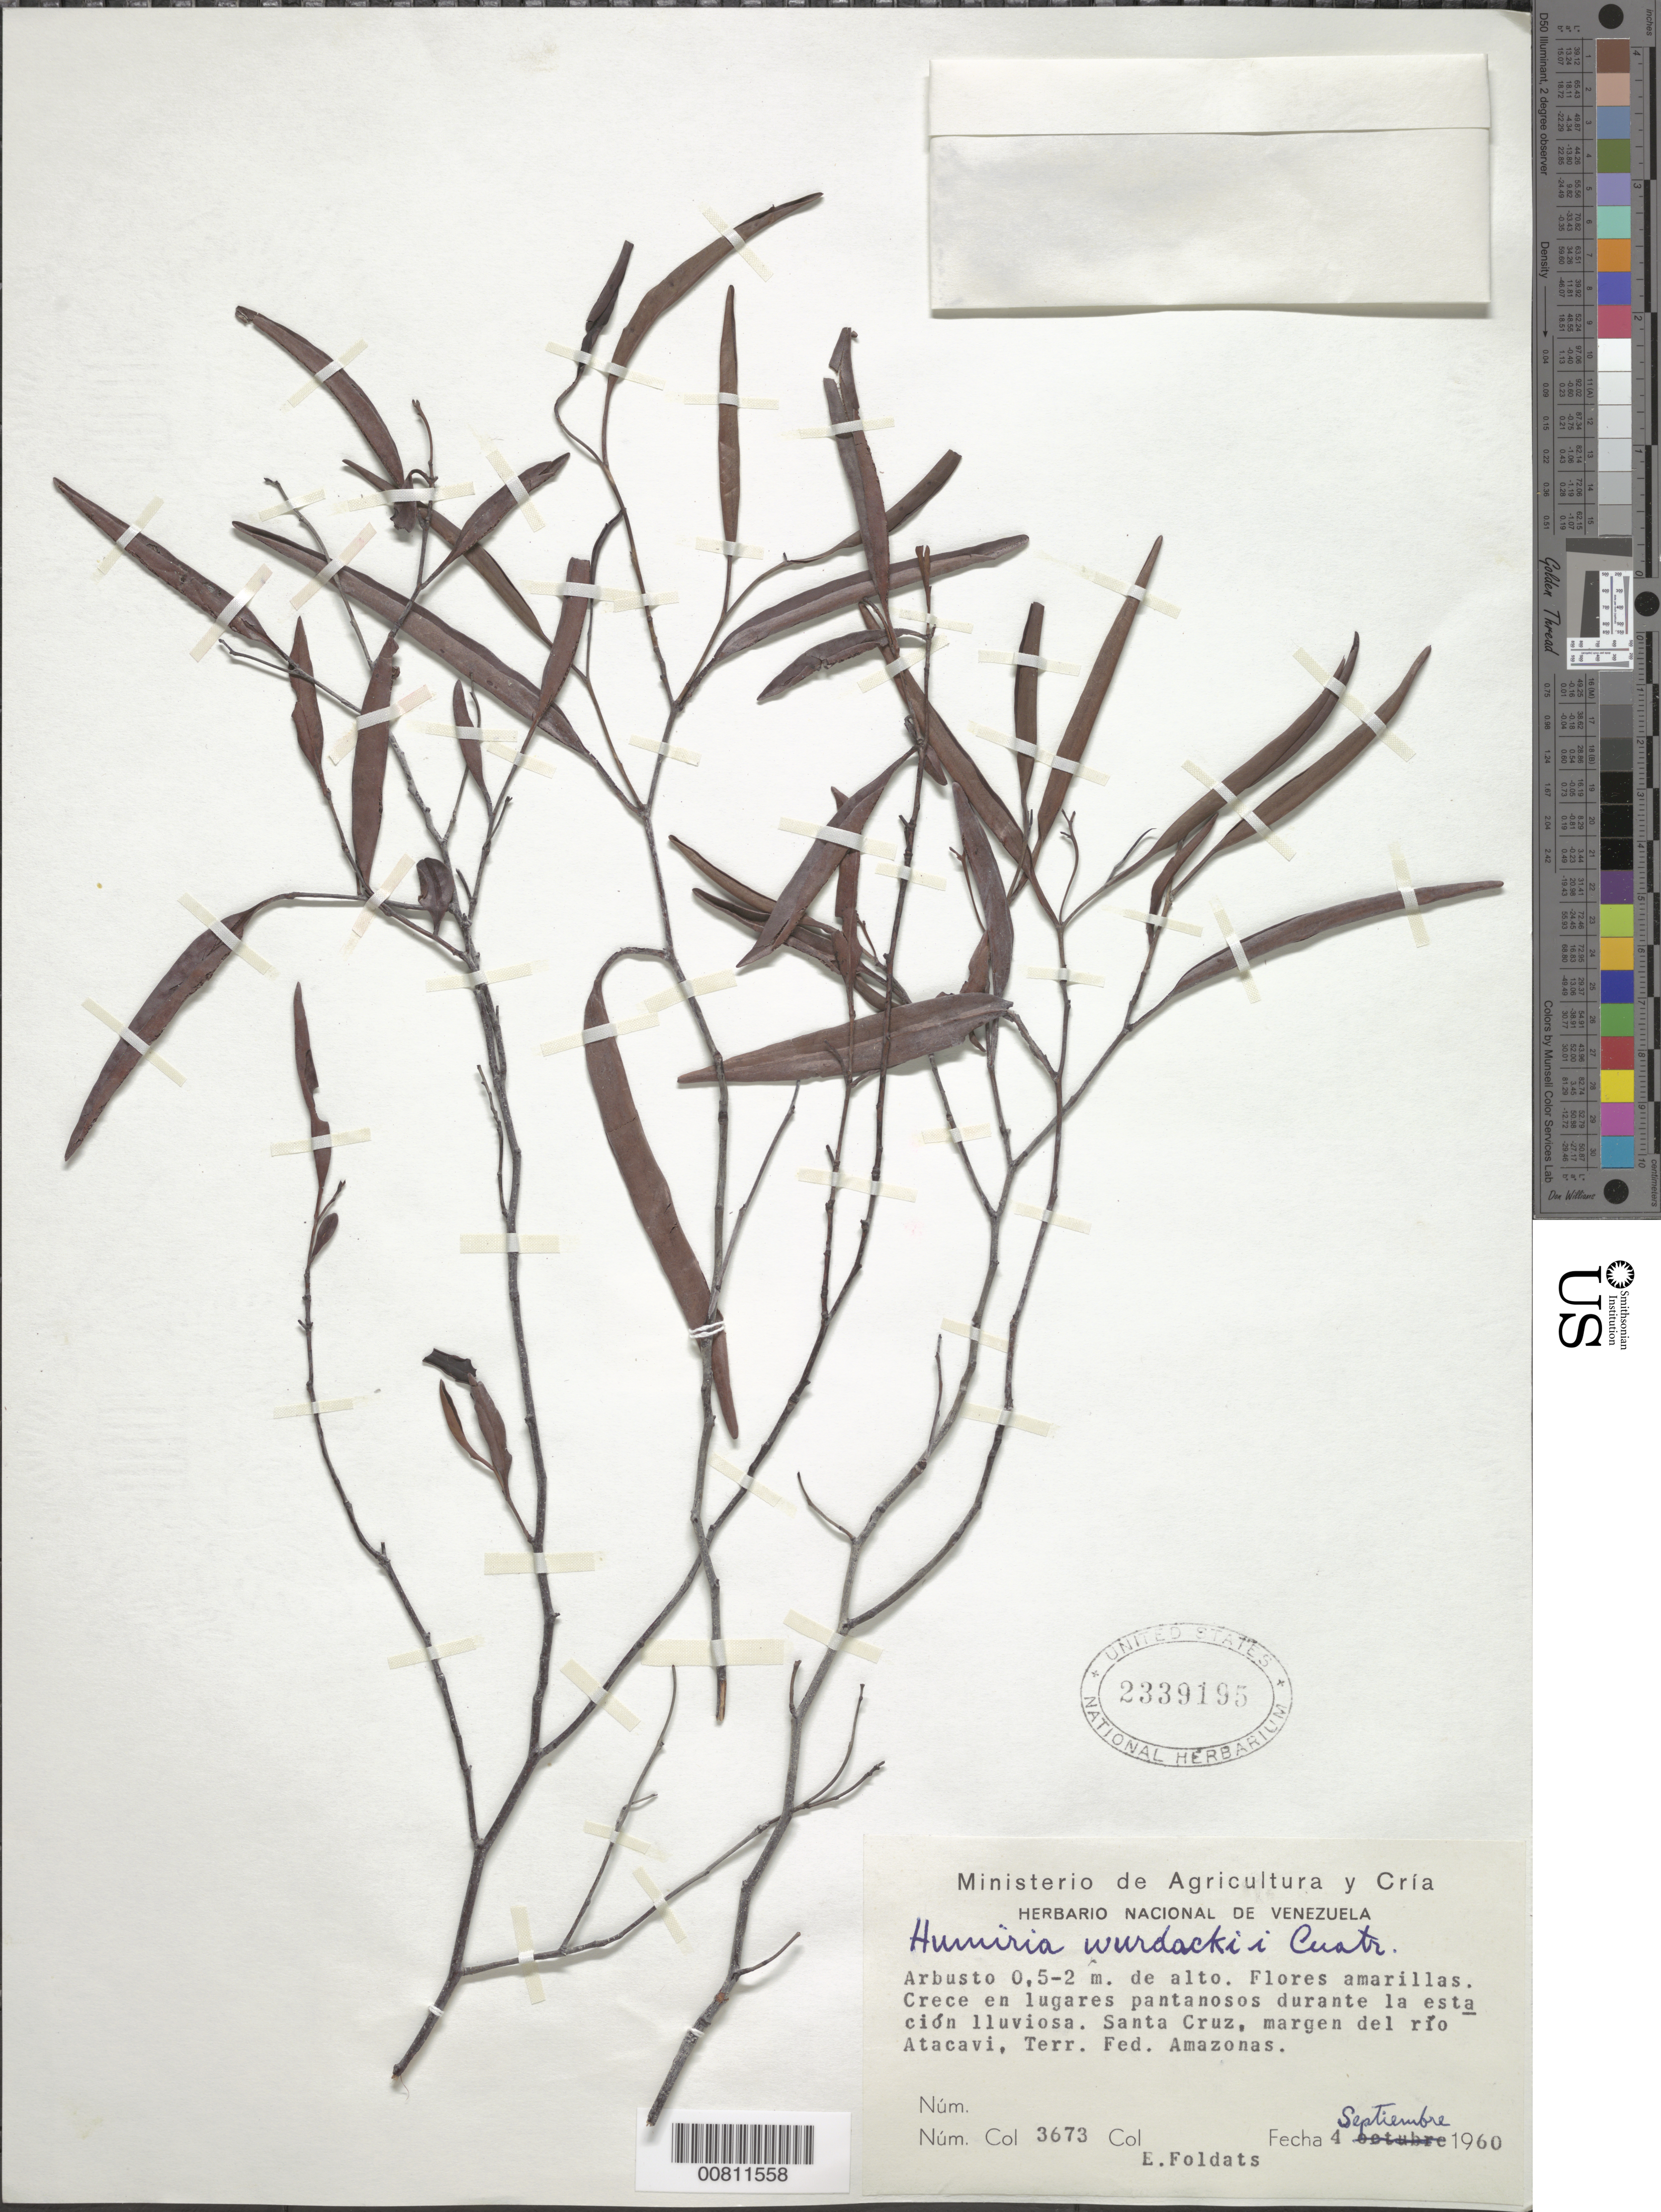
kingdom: Plantae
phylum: Tracheophyta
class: Magnoliopsida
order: Malpighiales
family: Humiriaceae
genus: Humiria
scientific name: Humiria wurdackii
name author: Cuatrec.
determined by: Cuatrecasas, J.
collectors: E. Foldats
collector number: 3673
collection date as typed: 4-Sep-60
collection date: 1960-09-04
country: Venezuela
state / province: Amazonas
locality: Santa Cruz, Río Atabapo, near Río Atacavi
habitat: Margen del río; crece en lugares pantanosas durante la estación lluviosa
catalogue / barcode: US 2339195